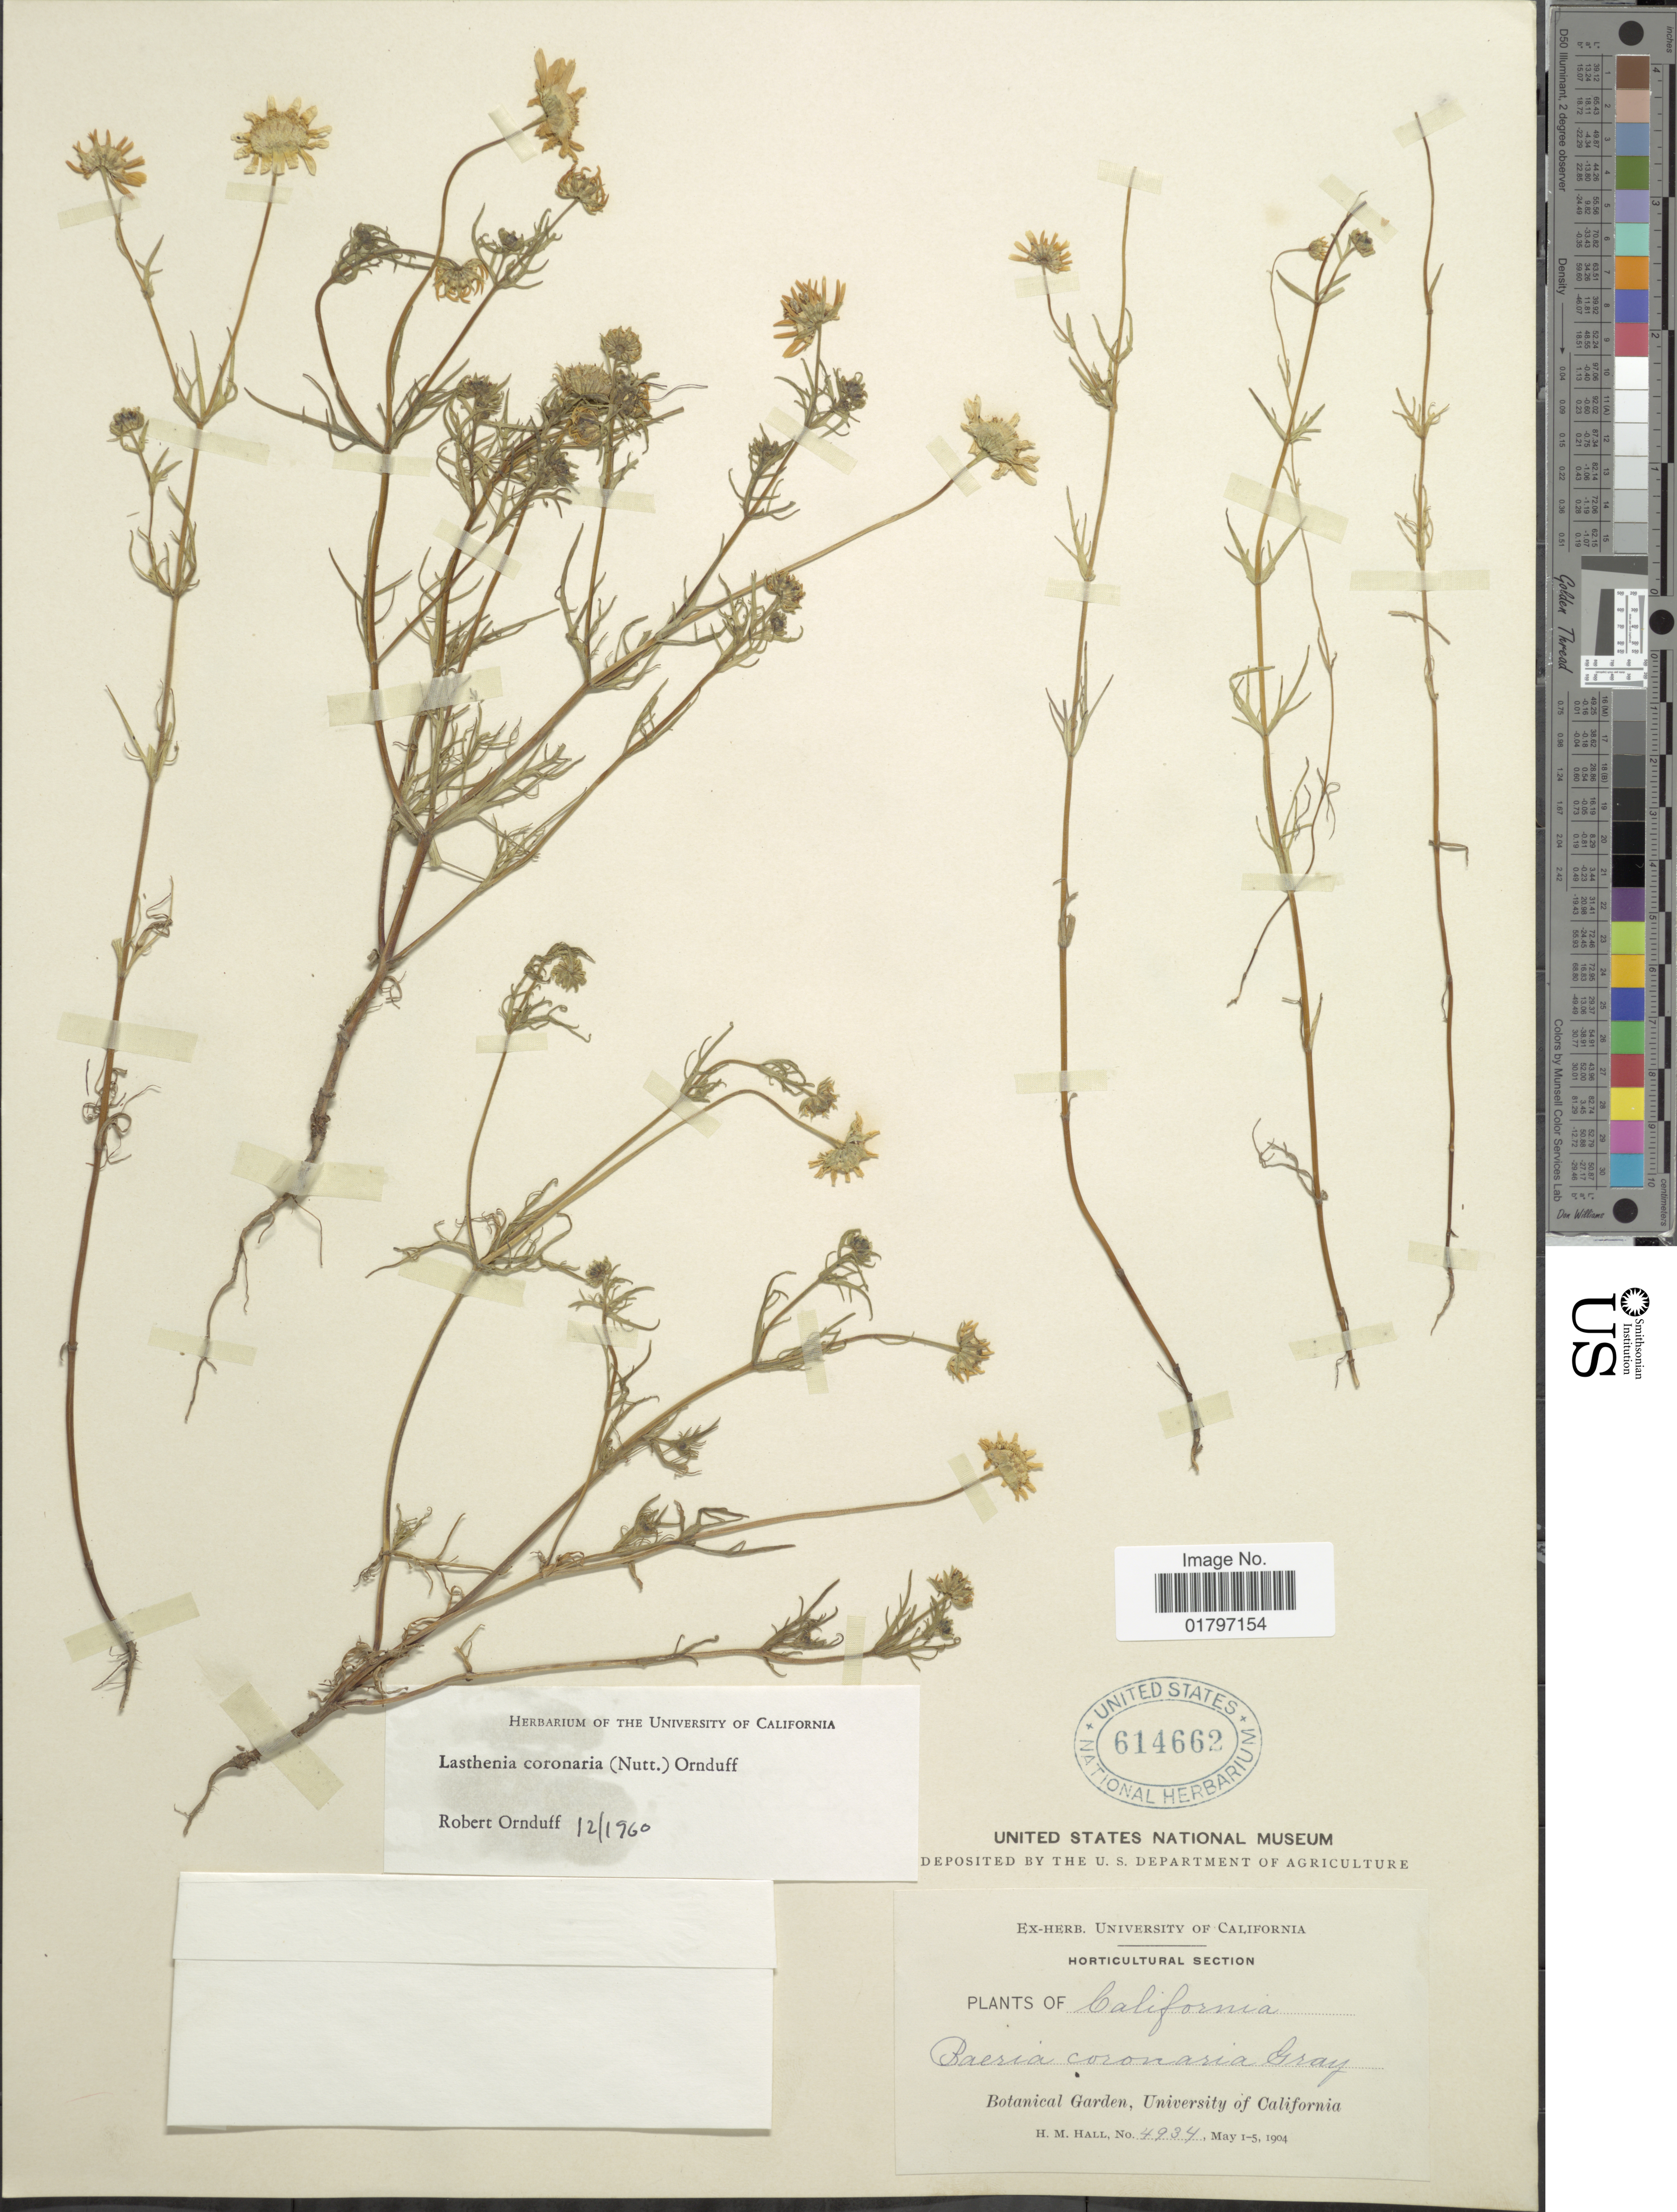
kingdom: Plantae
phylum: Tracheophyta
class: Magnoliopsida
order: Asterales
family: Asteraceae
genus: Lasthenia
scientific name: Lasthenia coronaria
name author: (Nutt.) Ornduff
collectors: H. M. Hall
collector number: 4934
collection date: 1904-05-01/1904-05-05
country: United States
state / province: California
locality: Botanical Garden, University of California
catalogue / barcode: US 614662